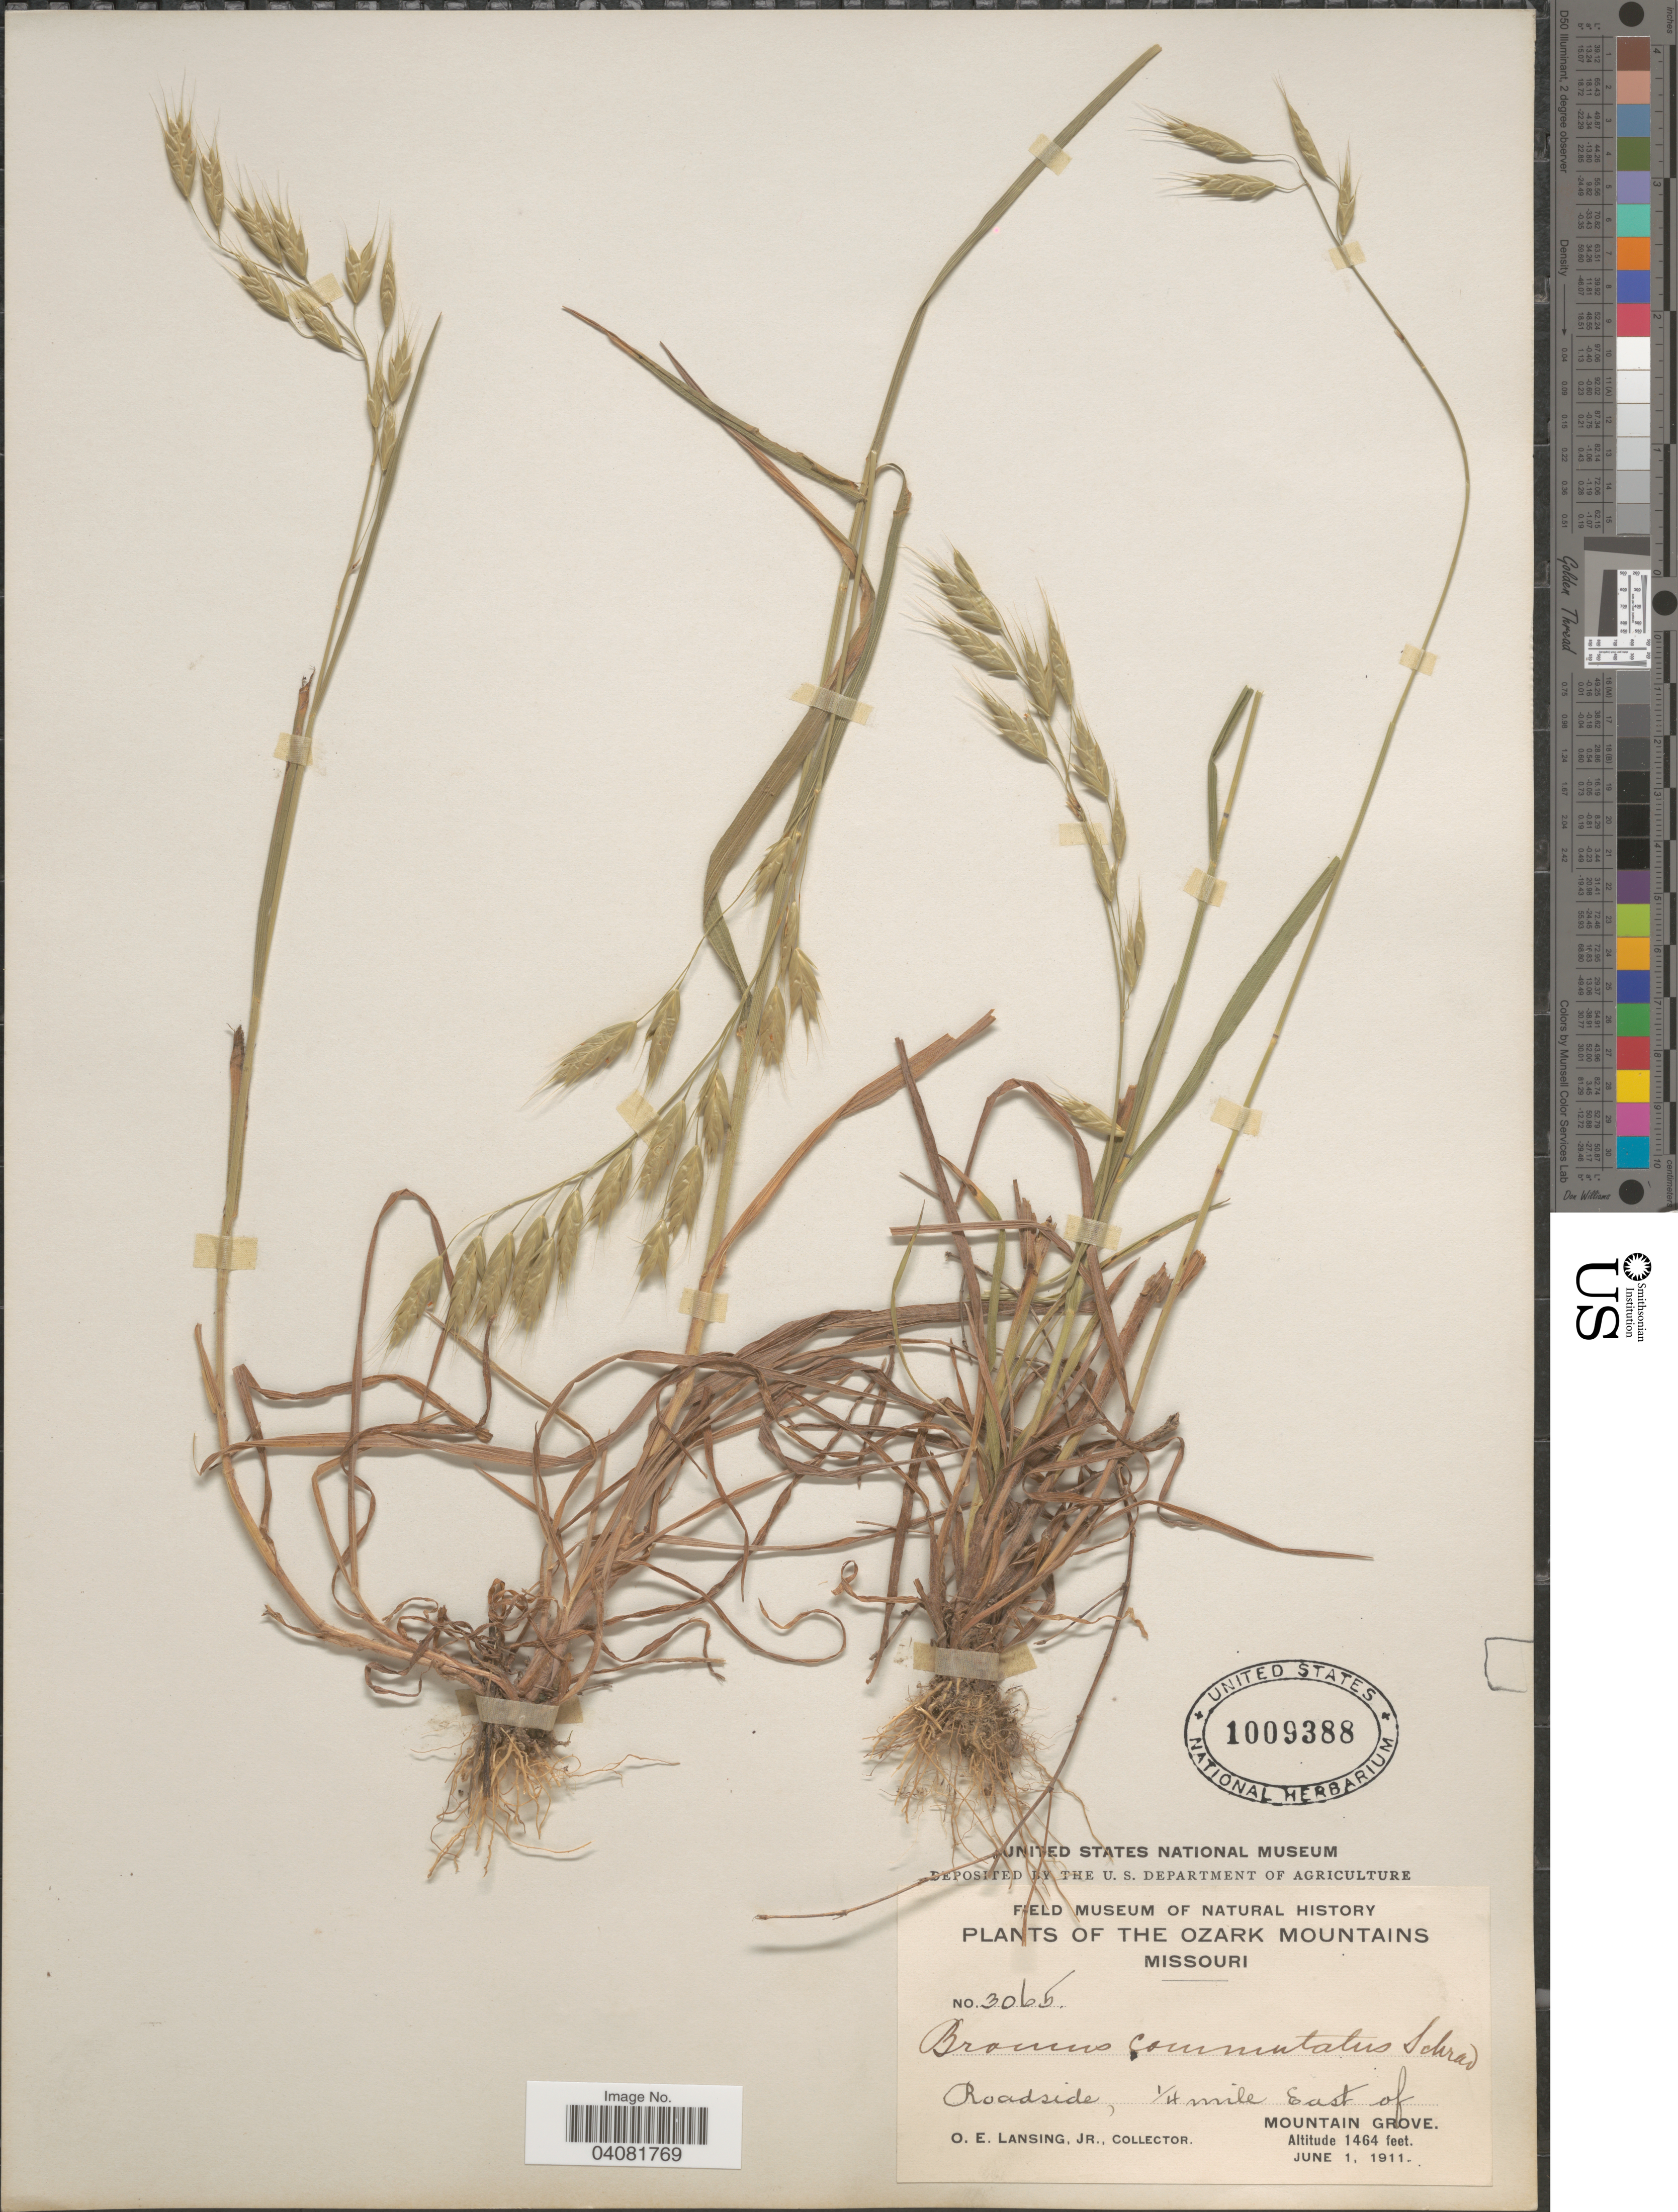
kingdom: Plantae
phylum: Tracheophyta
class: Liliopsida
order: Poales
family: Poaceae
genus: Bromus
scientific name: Bromus commutatus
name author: Schrad.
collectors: O. Lansing Jr.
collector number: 3065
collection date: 1911-06-01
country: United States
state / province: Missouri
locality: The Ozark Mountains. Roadside, ¼ mile East of Mountain Grove.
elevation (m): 446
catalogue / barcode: US 1009388